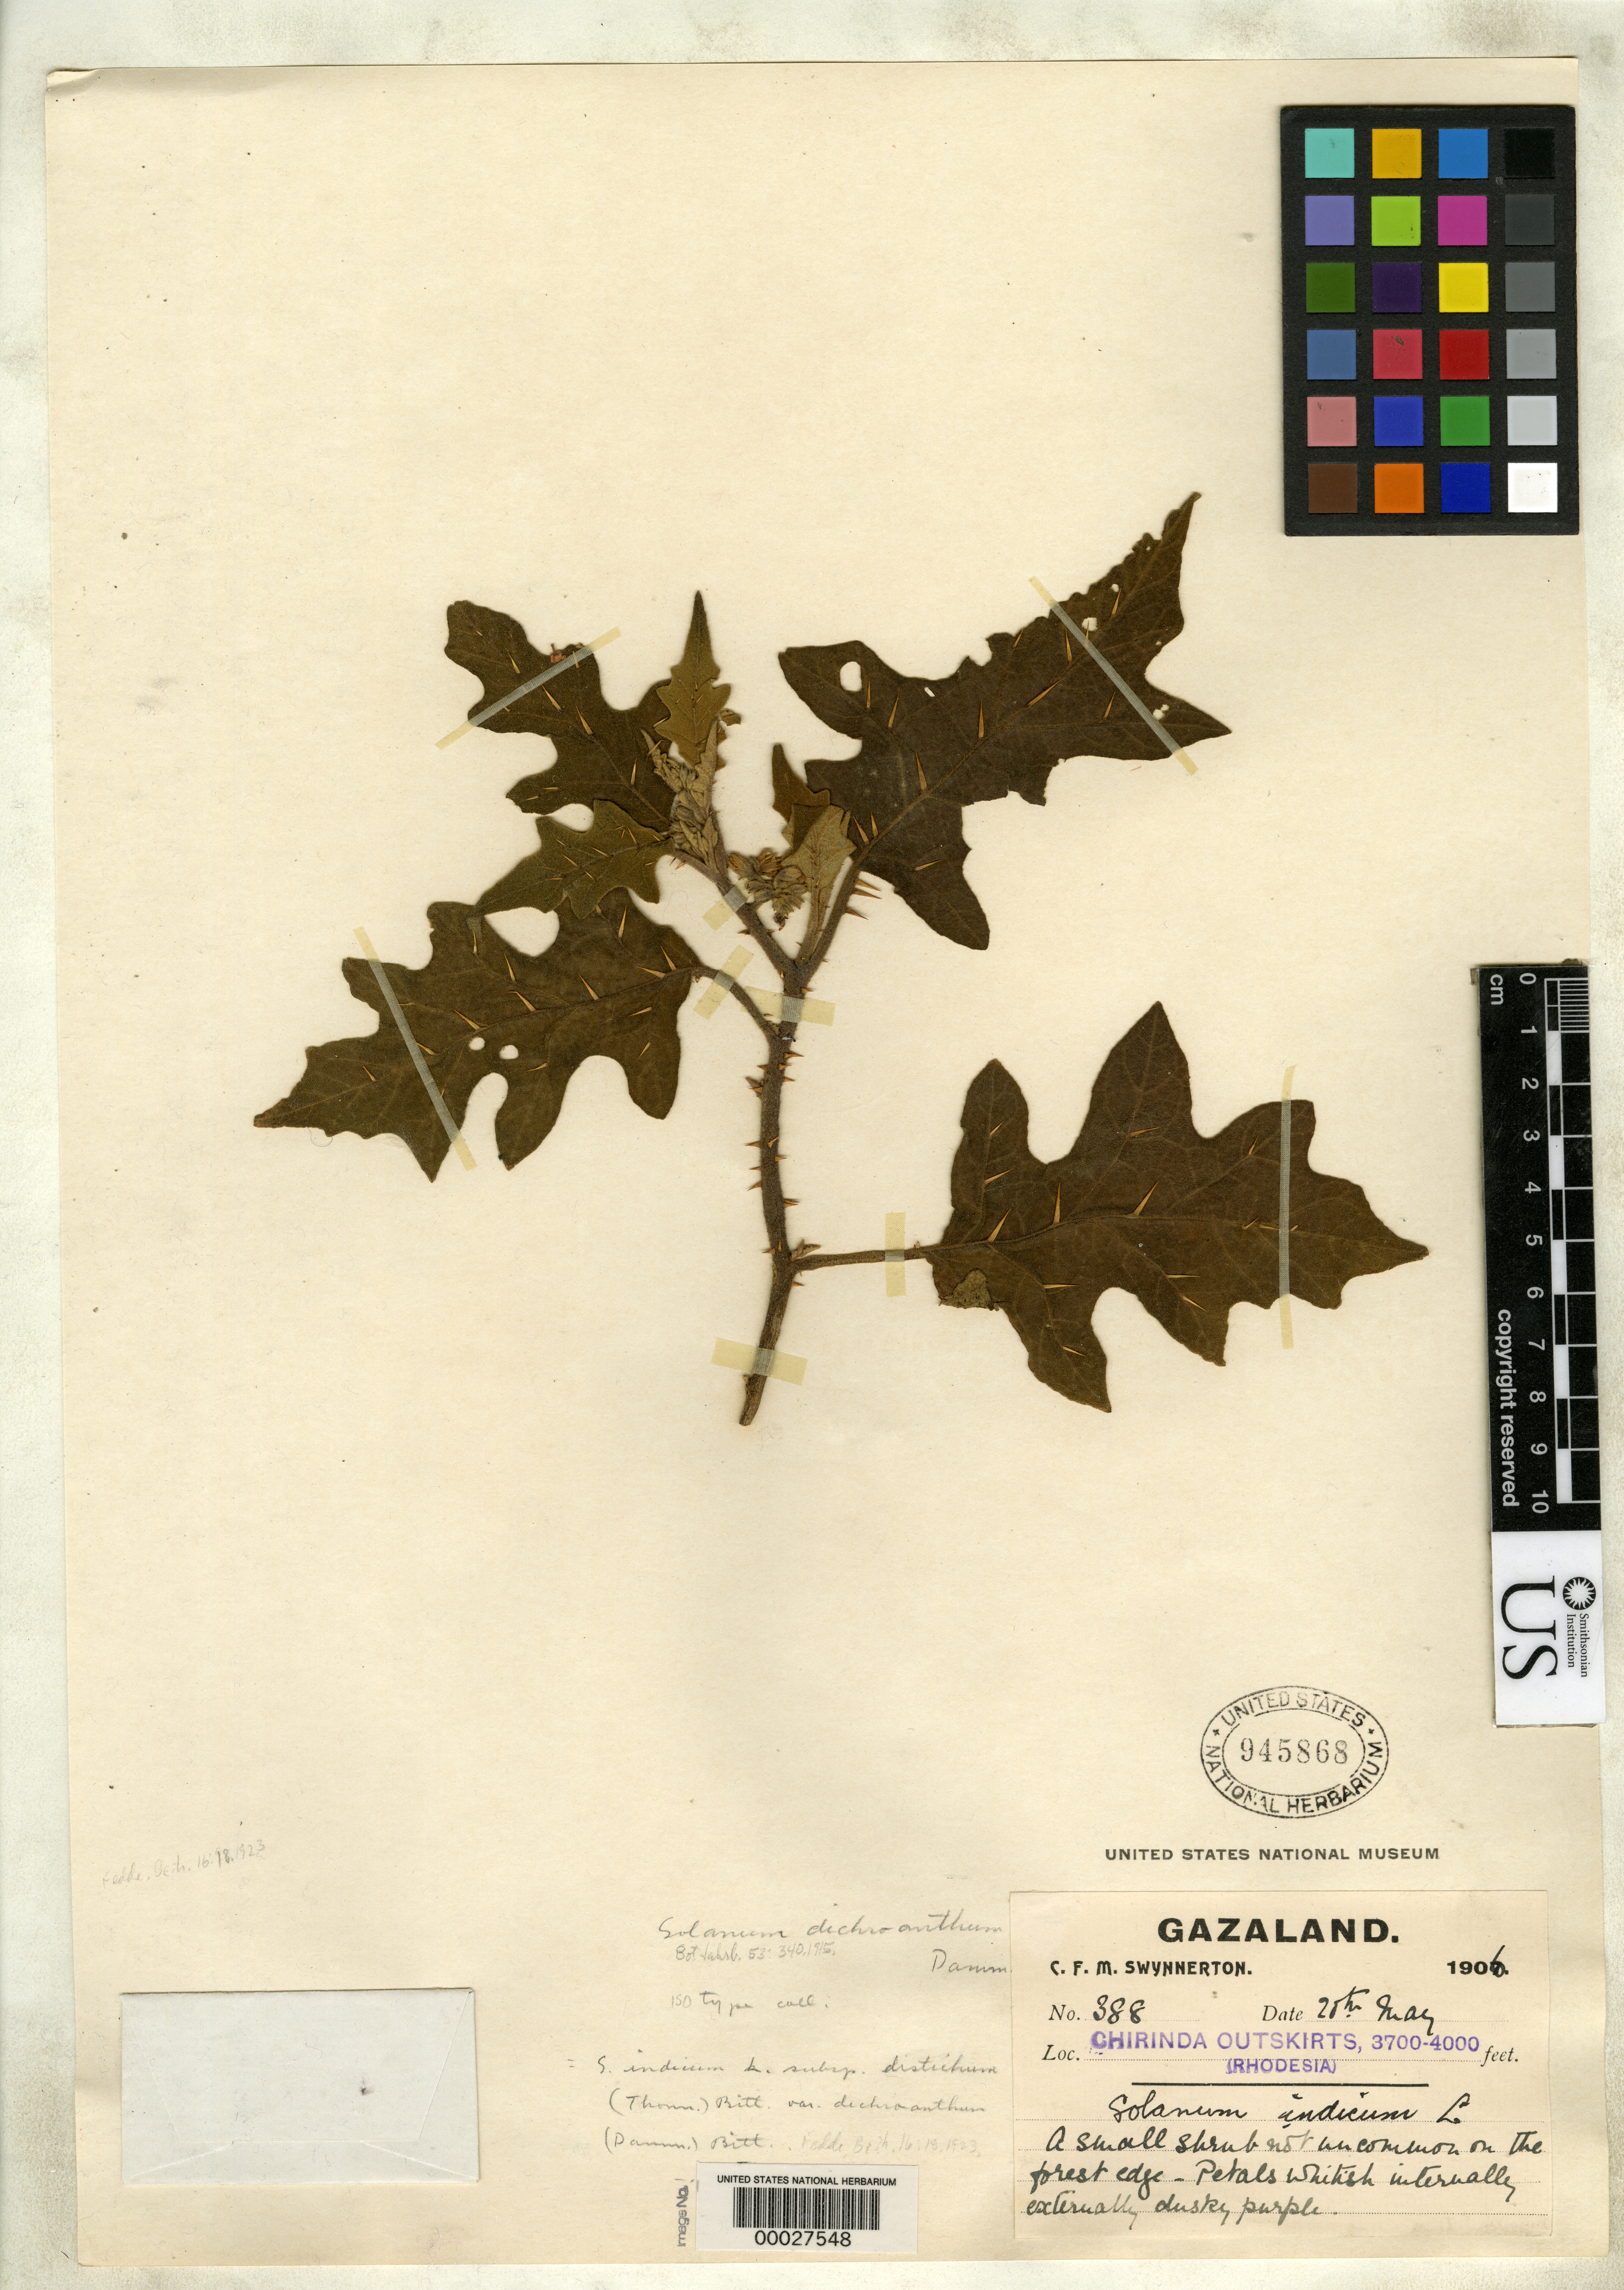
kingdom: Plantae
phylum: Tracheophyta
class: Magnoliopsida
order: Solanales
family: Solanaceae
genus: Solanum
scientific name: Solanum dichroanthum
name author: Dammer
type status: Isotype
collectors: C. Swynnerton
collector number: Gazaland 388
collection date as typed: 20 May 1906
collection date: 1906-05-20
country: Zimbabwe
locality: Gazaland, Chirinda.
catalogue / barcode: US 945868